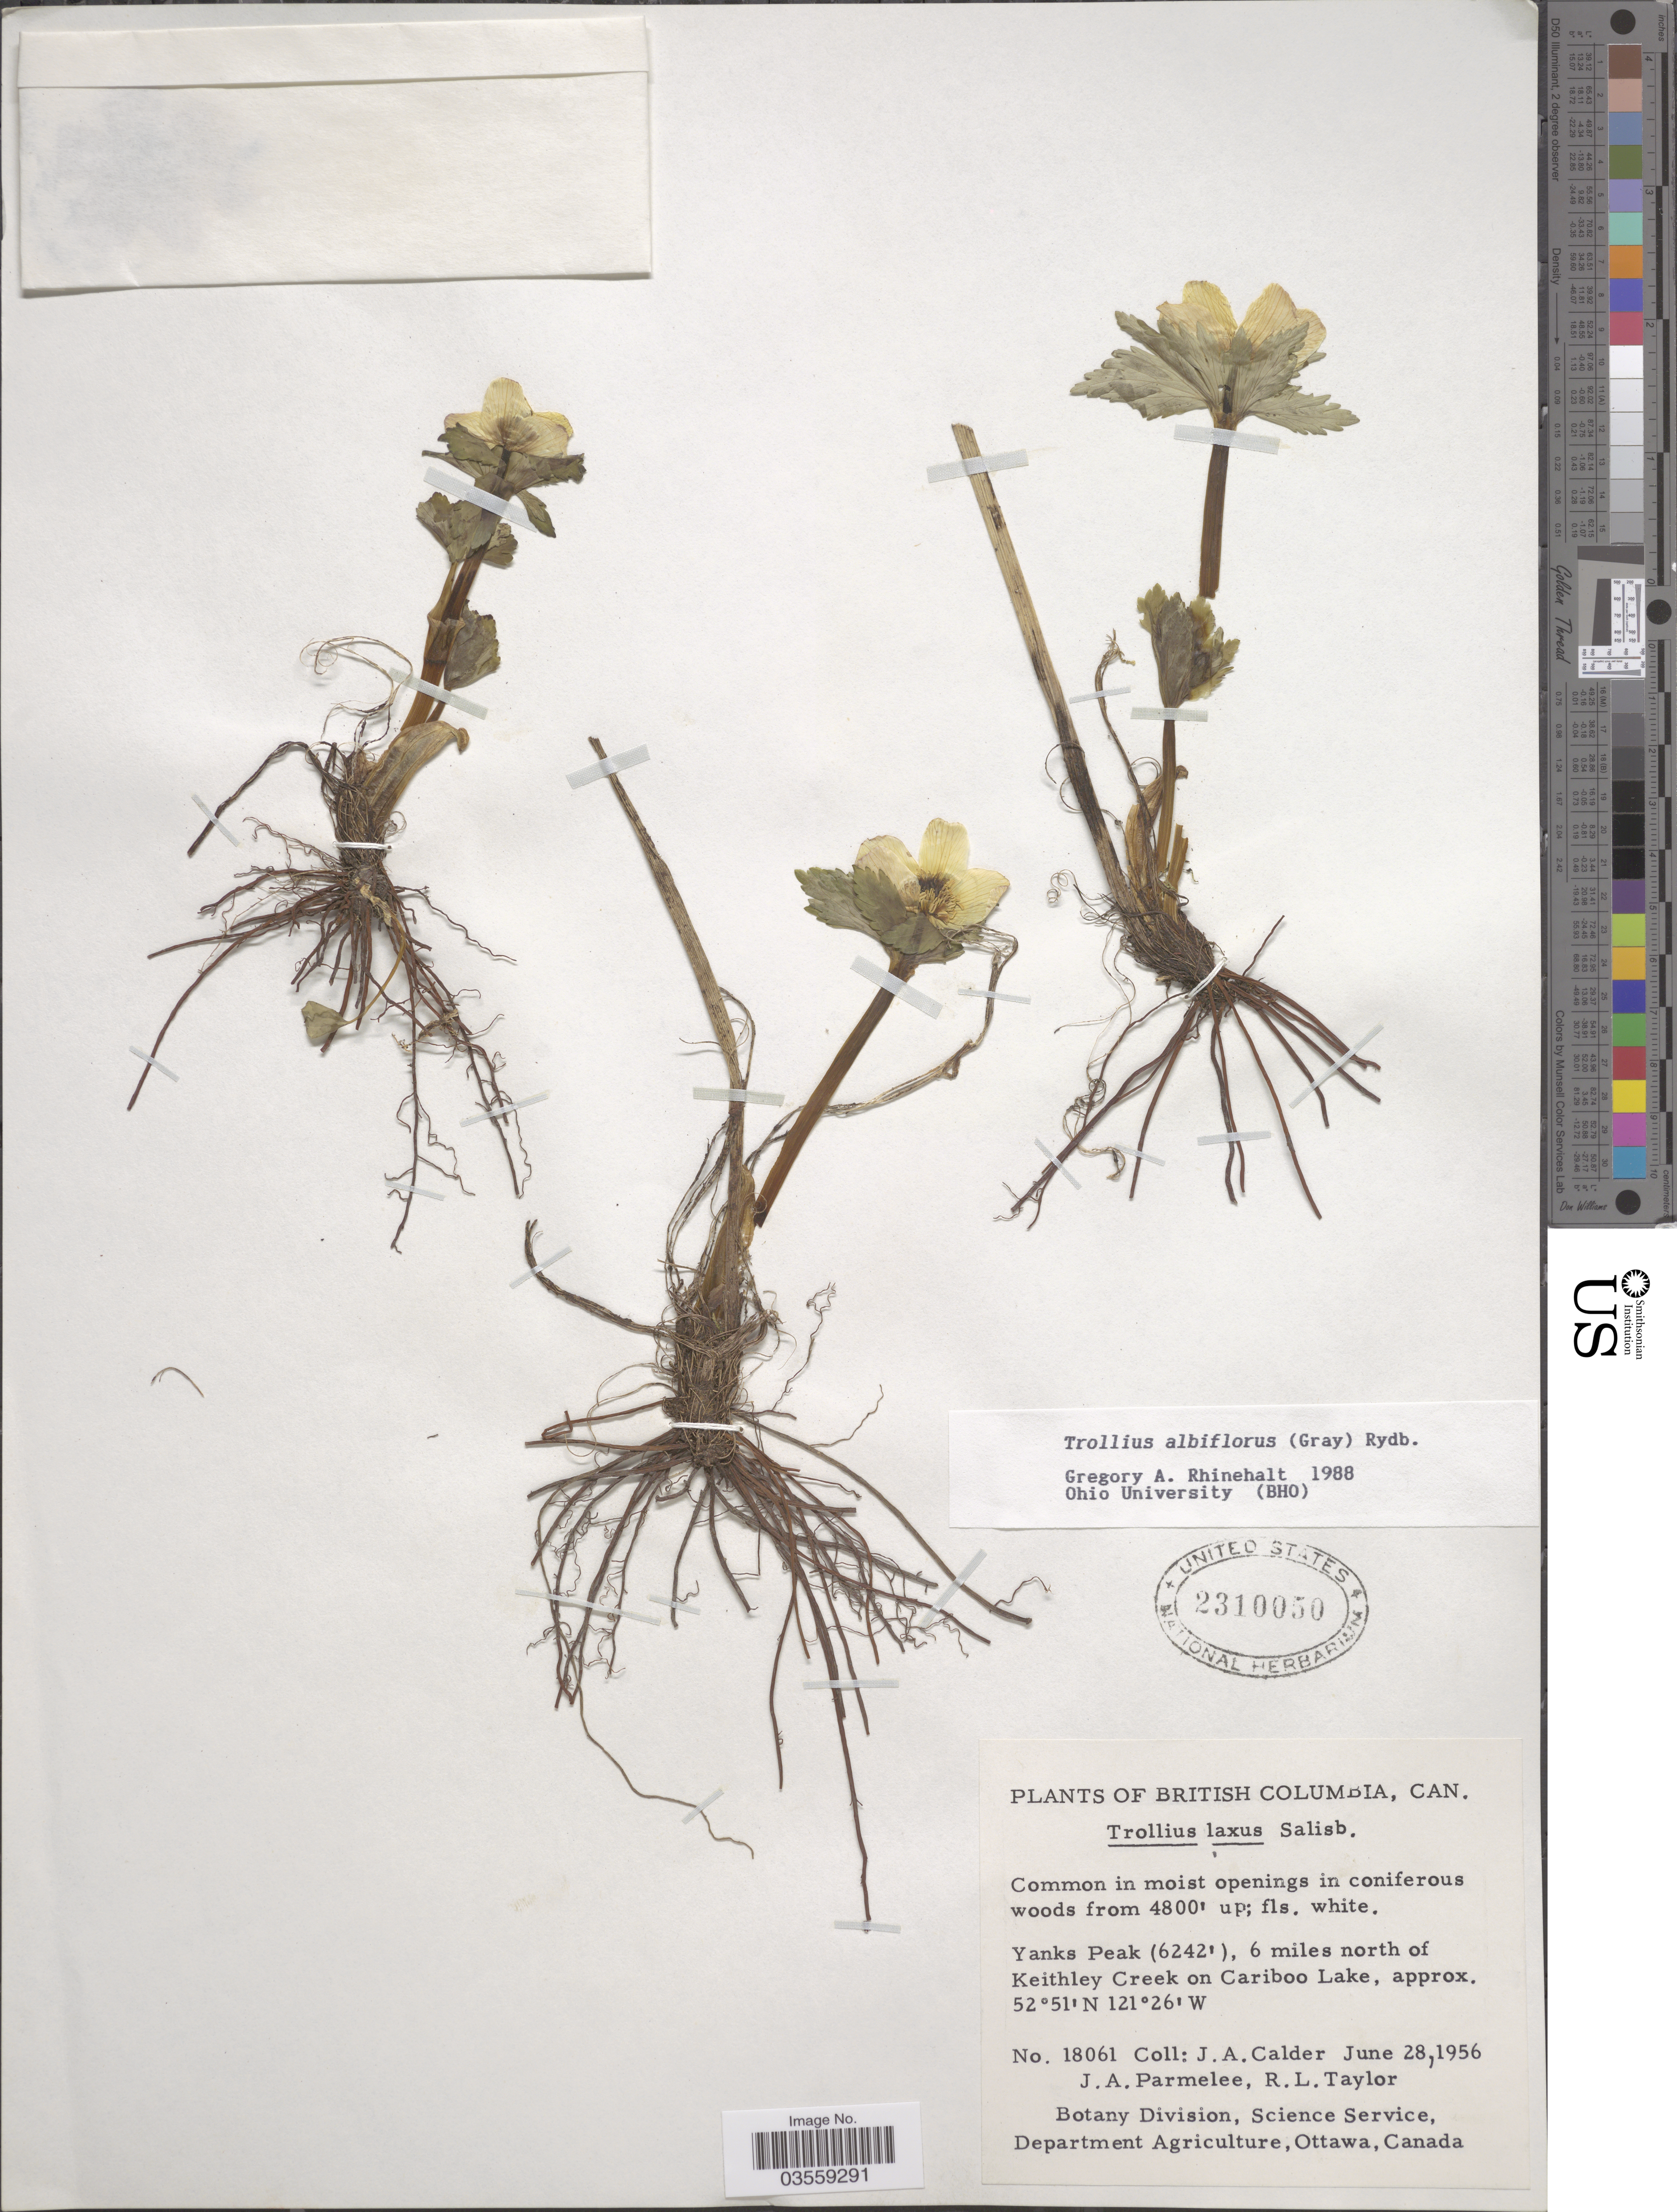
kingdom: Plantae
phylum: Tracheophyta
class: Magnoliopsida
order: Ranunculales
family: Ranunculaceae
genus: Trollius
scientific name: Trollius albiflorus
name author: (A. Gray) Rydb.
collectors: J. A. Calder, J. A. Parmelee & R. Taylor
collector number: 18061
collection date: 1956-06-28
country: Canada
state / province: British Columbia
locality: Yanks Peak, 6 miles north of Keithley Creek on Cariboo Lake.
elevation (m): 1463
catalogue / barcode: US 2310050